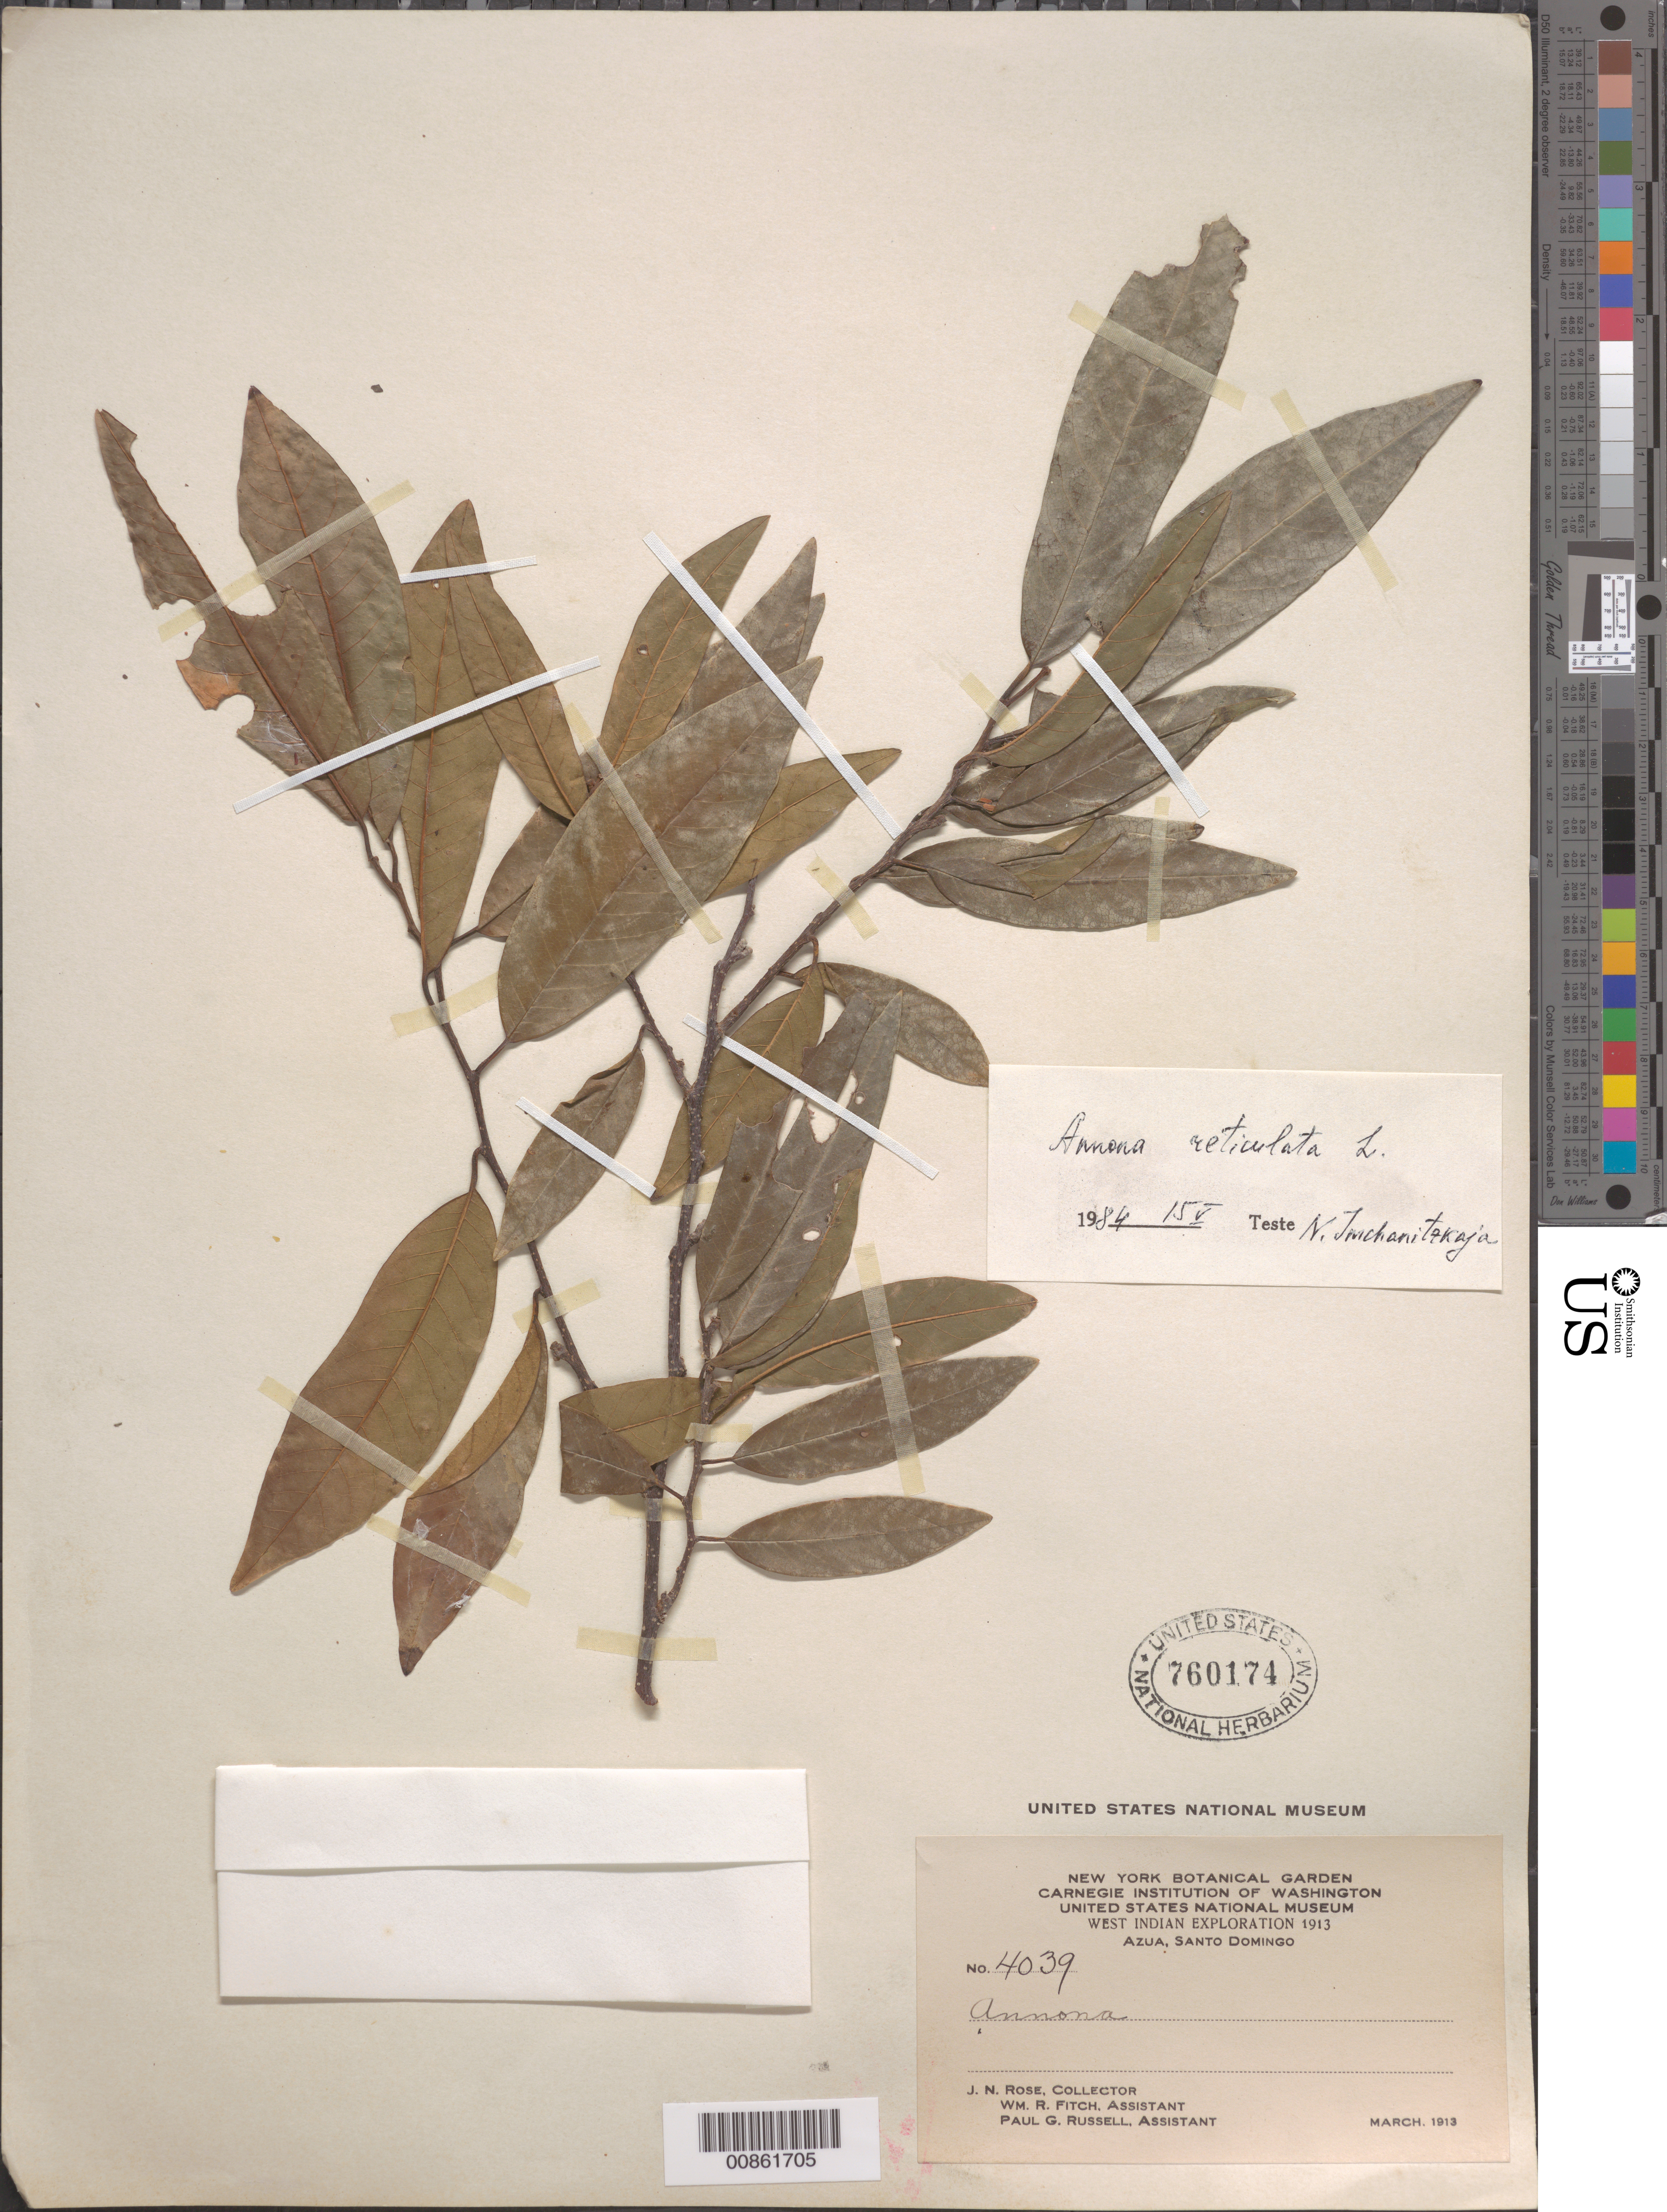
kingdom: Plantae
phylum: Tracheophyta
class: Magnoliopsida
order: Magnoliales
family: Annonaceae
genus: Annona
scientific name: Annona reticulata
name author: L.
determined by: Imchanitzkaja, N.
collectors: J. N. Rose, W. R. Fitch & P. G. Russell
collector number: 4039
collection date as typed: Mar 1913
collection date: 1913-03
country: Dominican Republic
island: Hispaniola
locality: Azua, Santo Domingo.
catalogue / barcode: US 760174